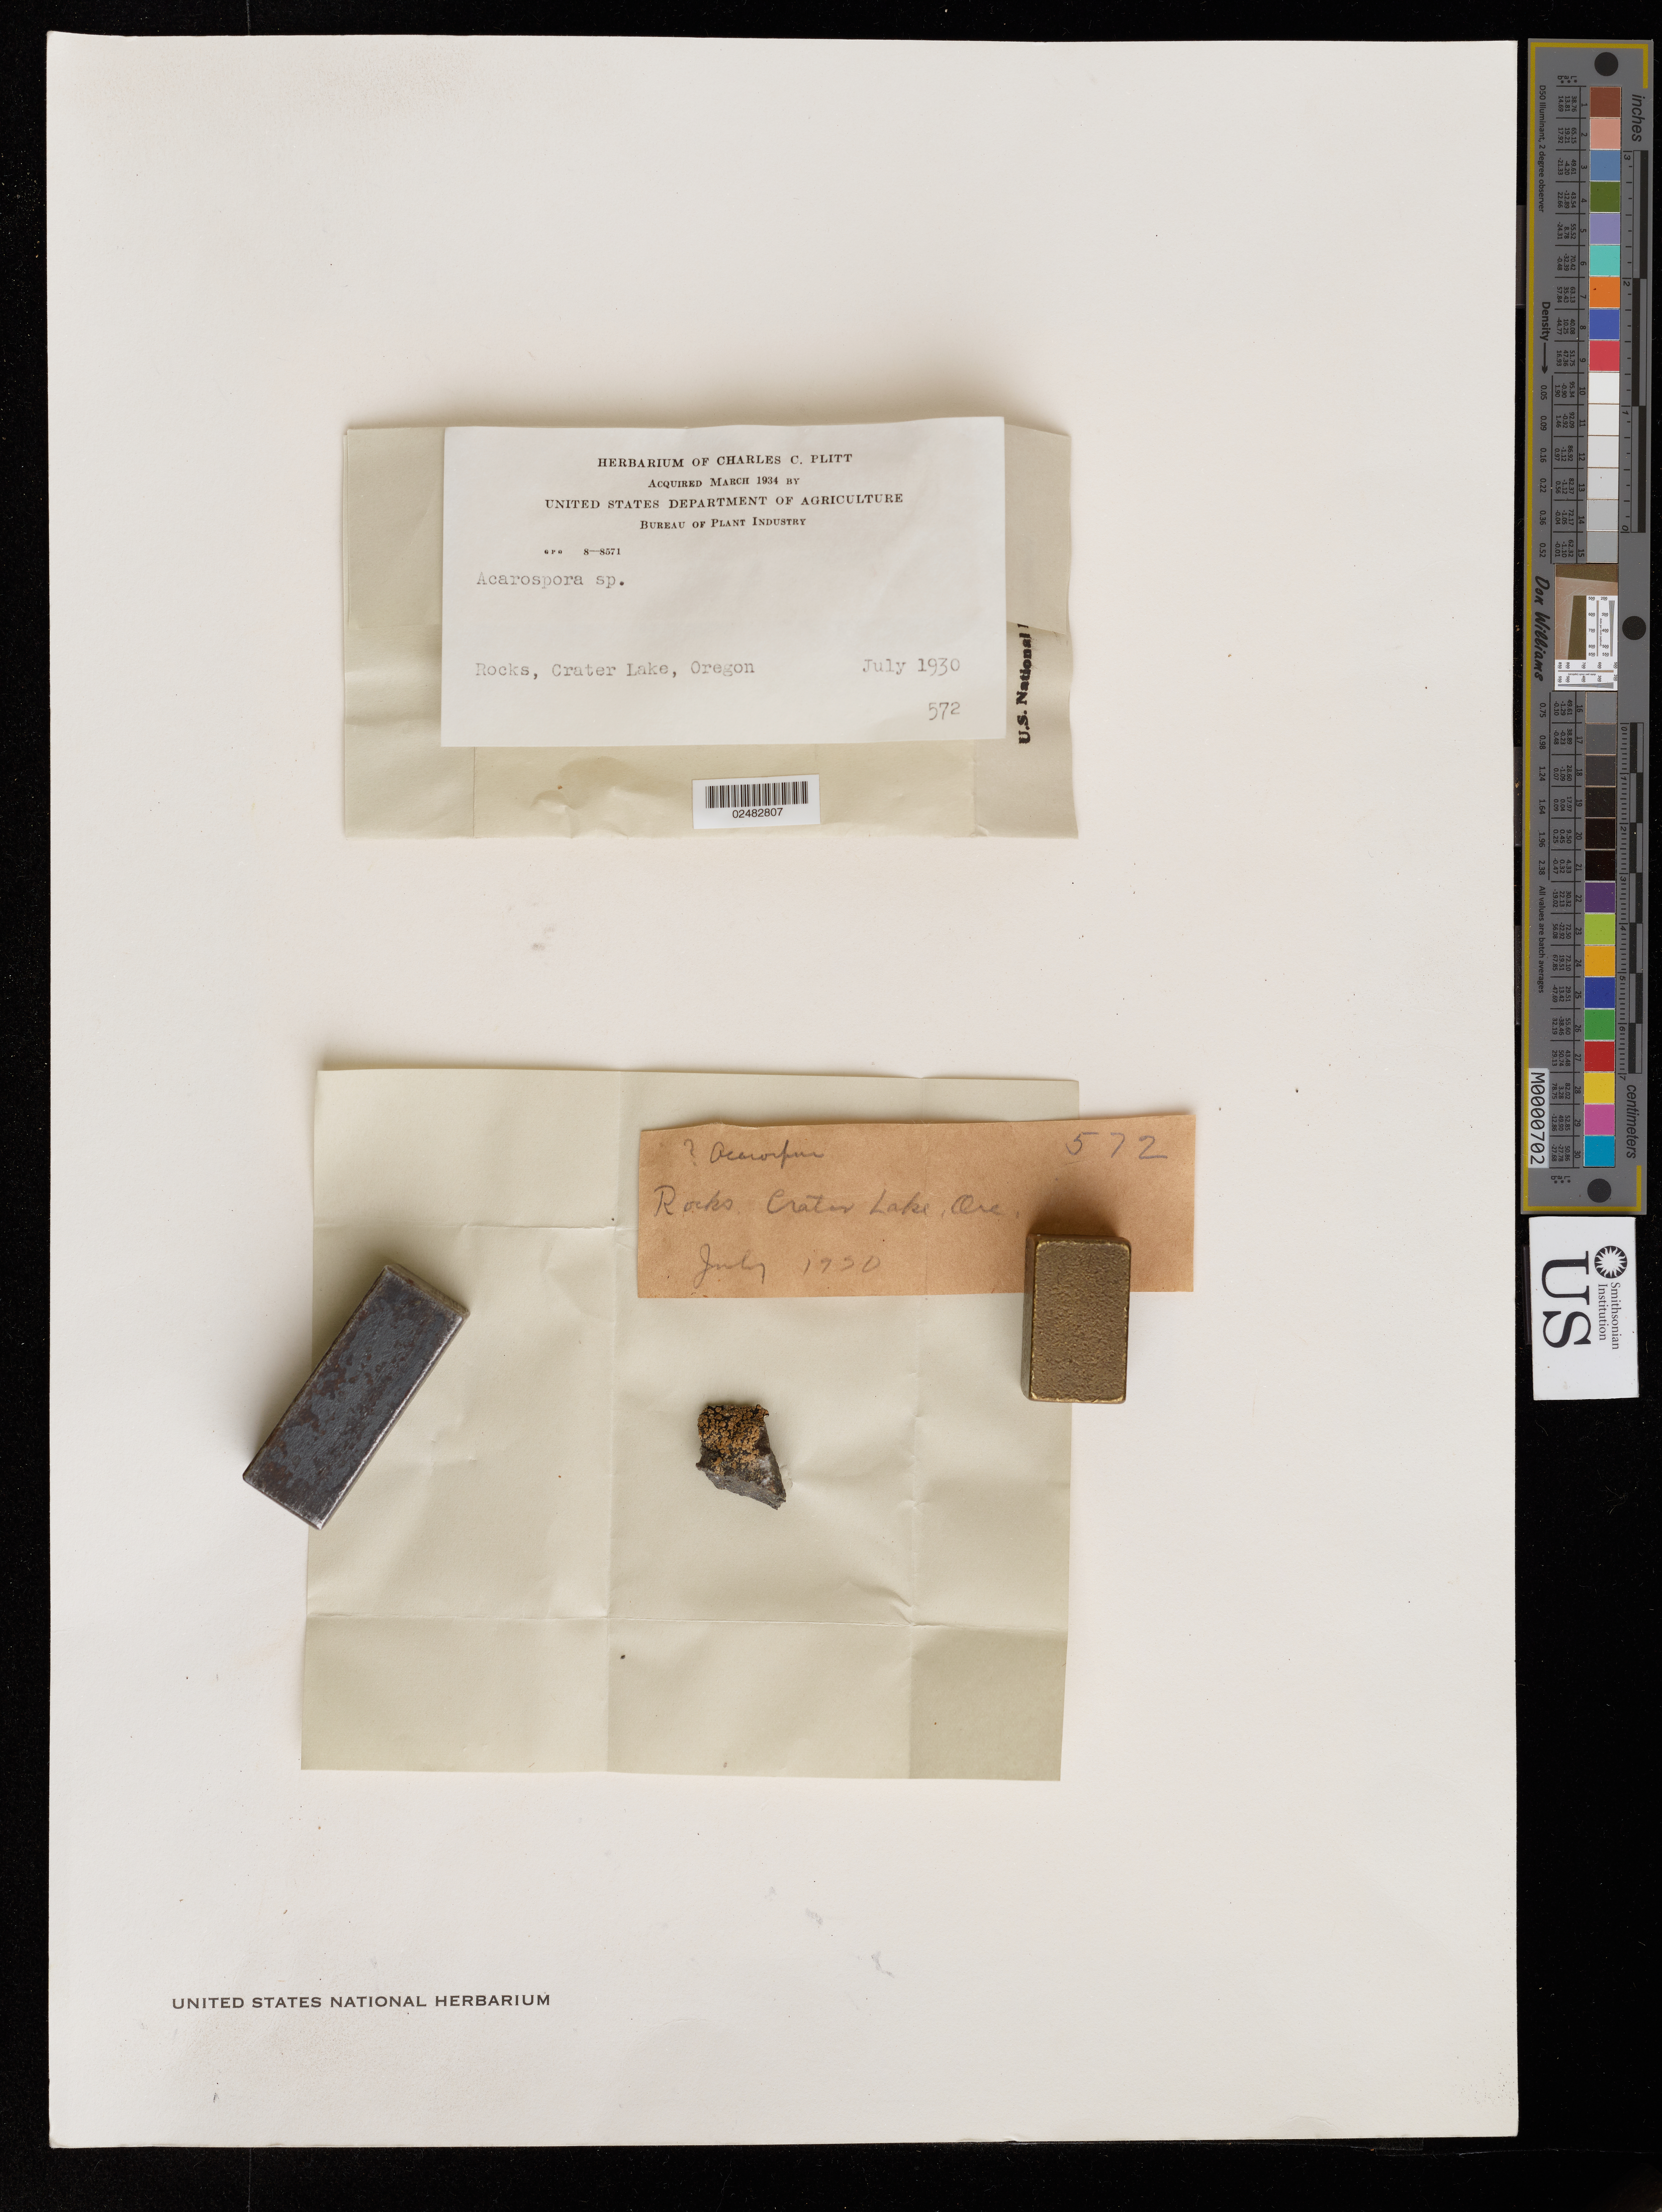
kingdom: Fungi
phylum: Ascomycota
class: Lecanoromycetes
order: Acarosporales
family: Acarosporaceae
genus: Acarospora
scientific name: Acarospora sp.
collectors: ex herb. C.C. Plitt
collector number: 572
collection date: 1930-07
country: United States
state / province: Oregon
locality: Crater Lake.